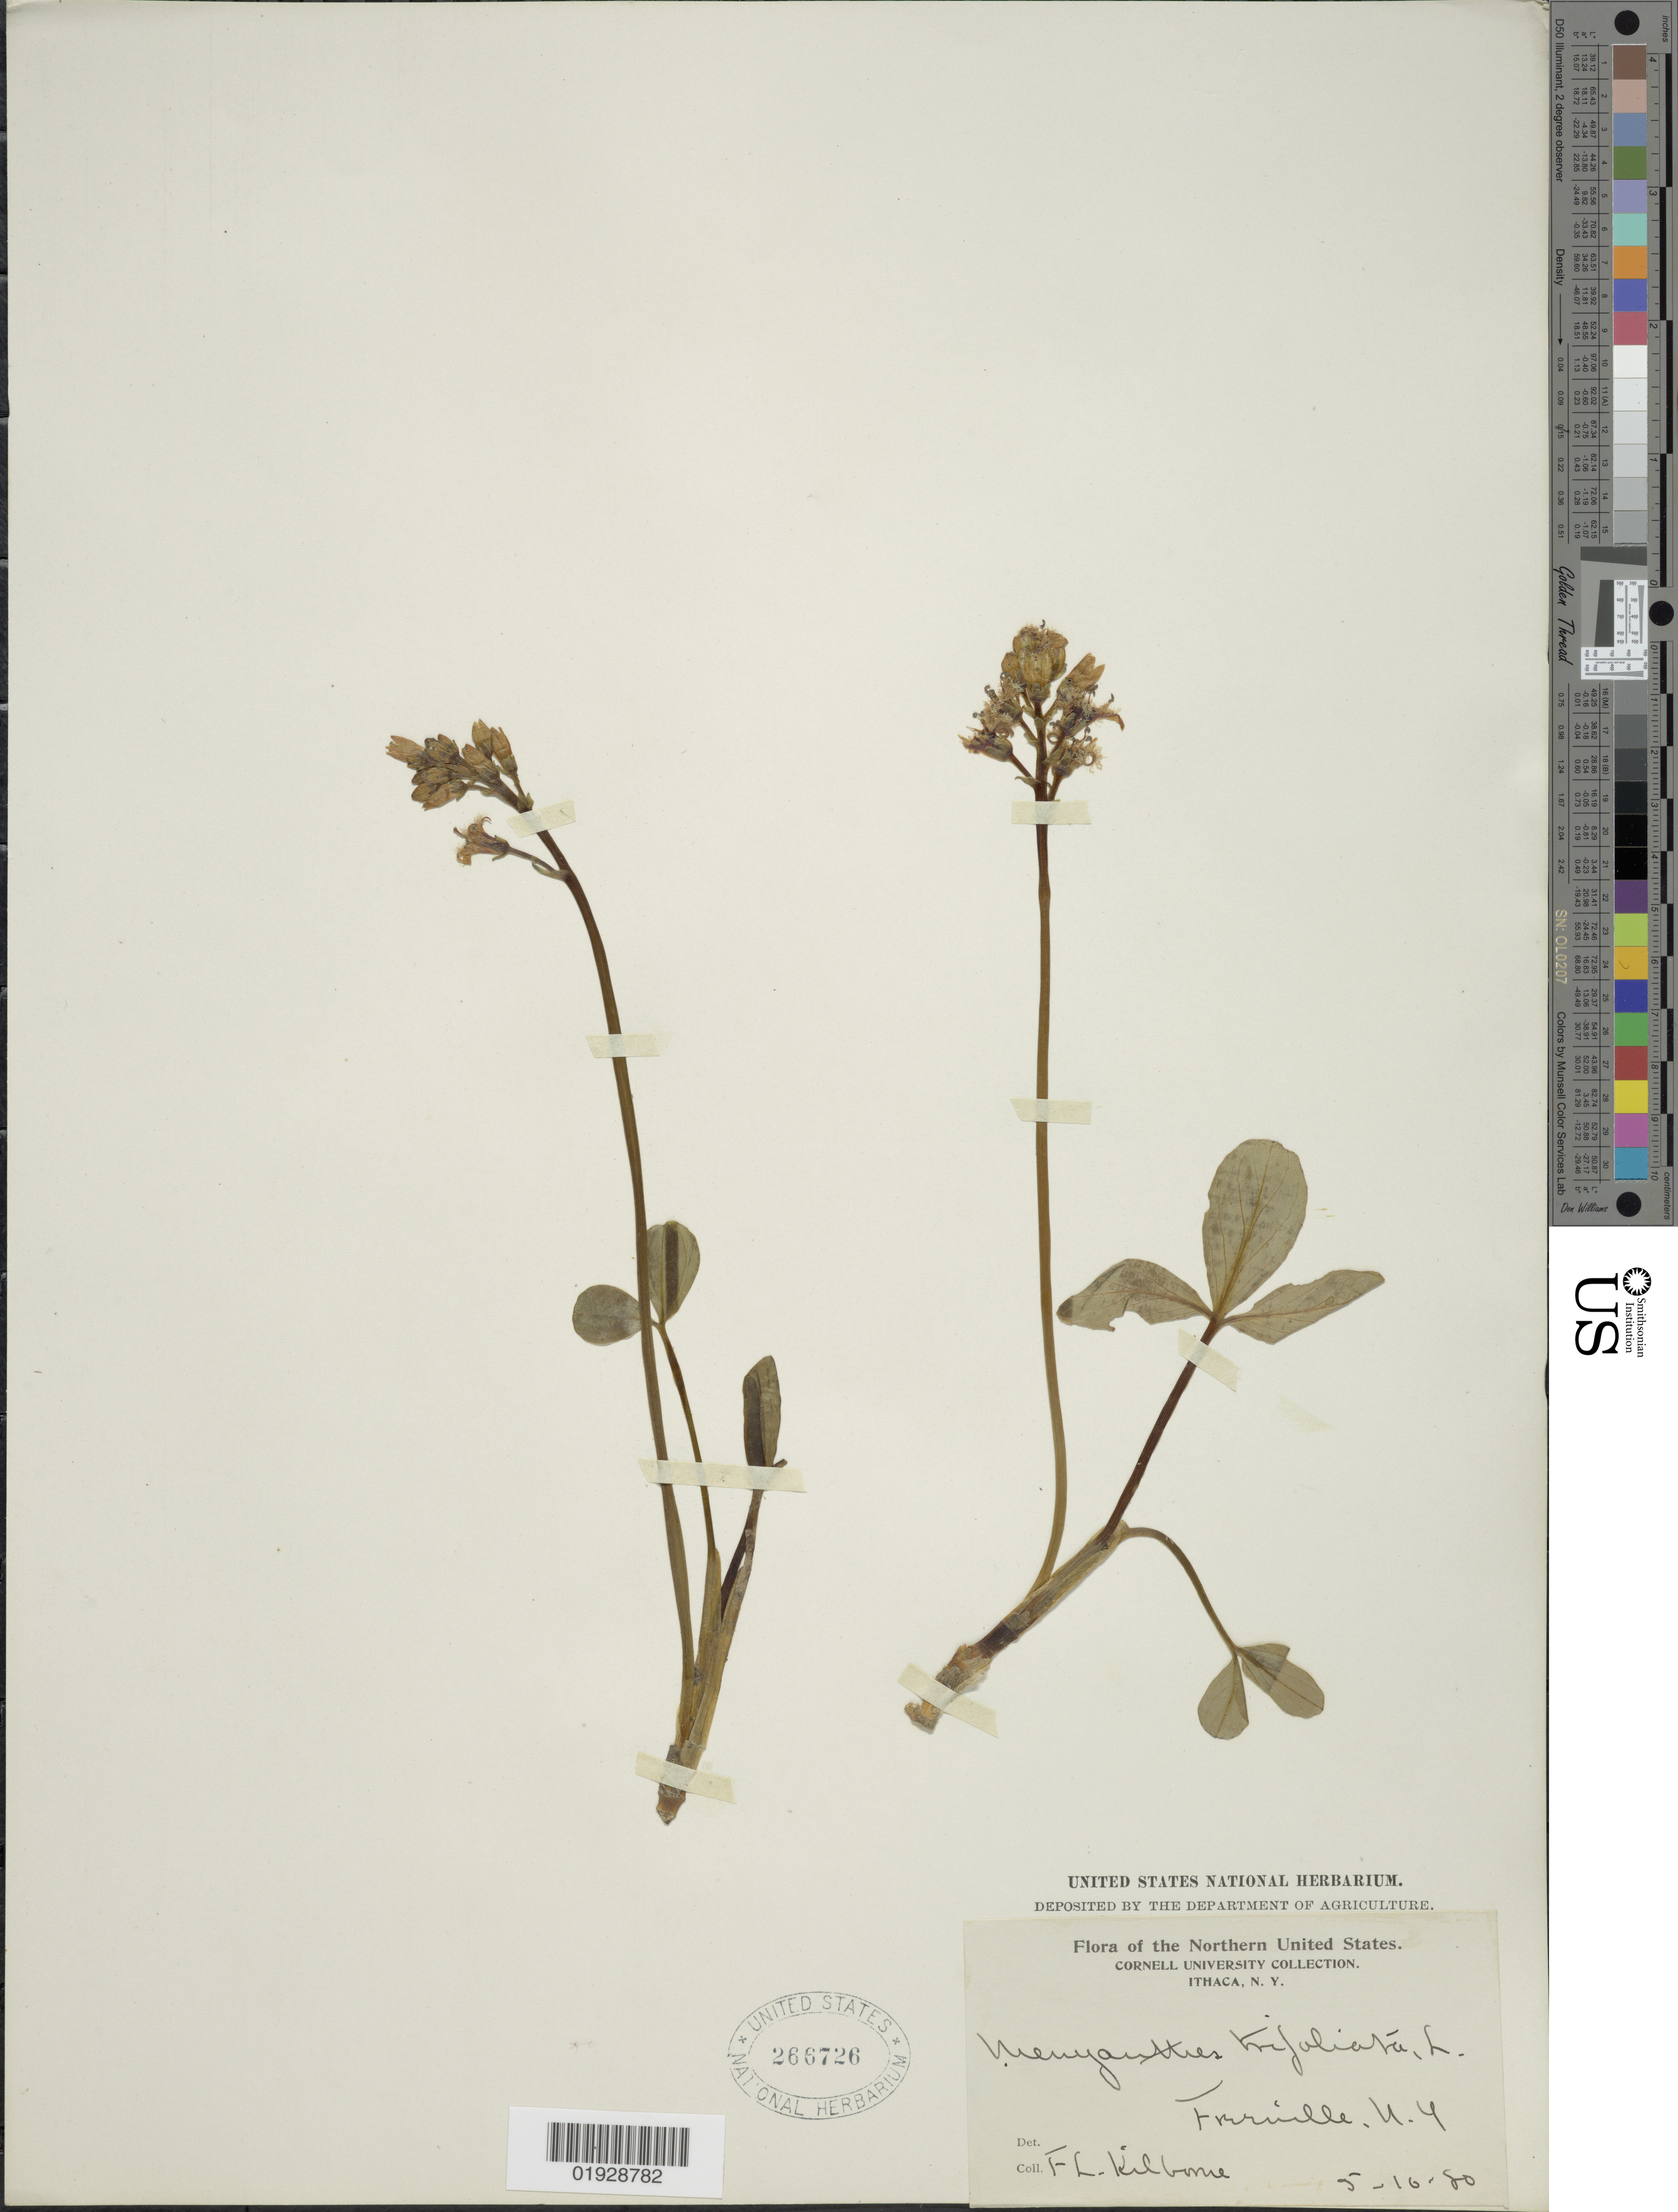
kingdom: Plantae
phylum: Tracheophyta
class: Magnoliopsida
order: Asterales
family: Menyanthaceae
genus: Menyanthes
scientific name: Menyanthes trifoliata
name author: L.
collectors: F. L. Kilborne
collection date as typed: Transcribed d/m/y: 5/10/80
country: United States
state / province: New York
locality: Ithaca, N.Y., Freeville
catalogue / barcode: US 266726